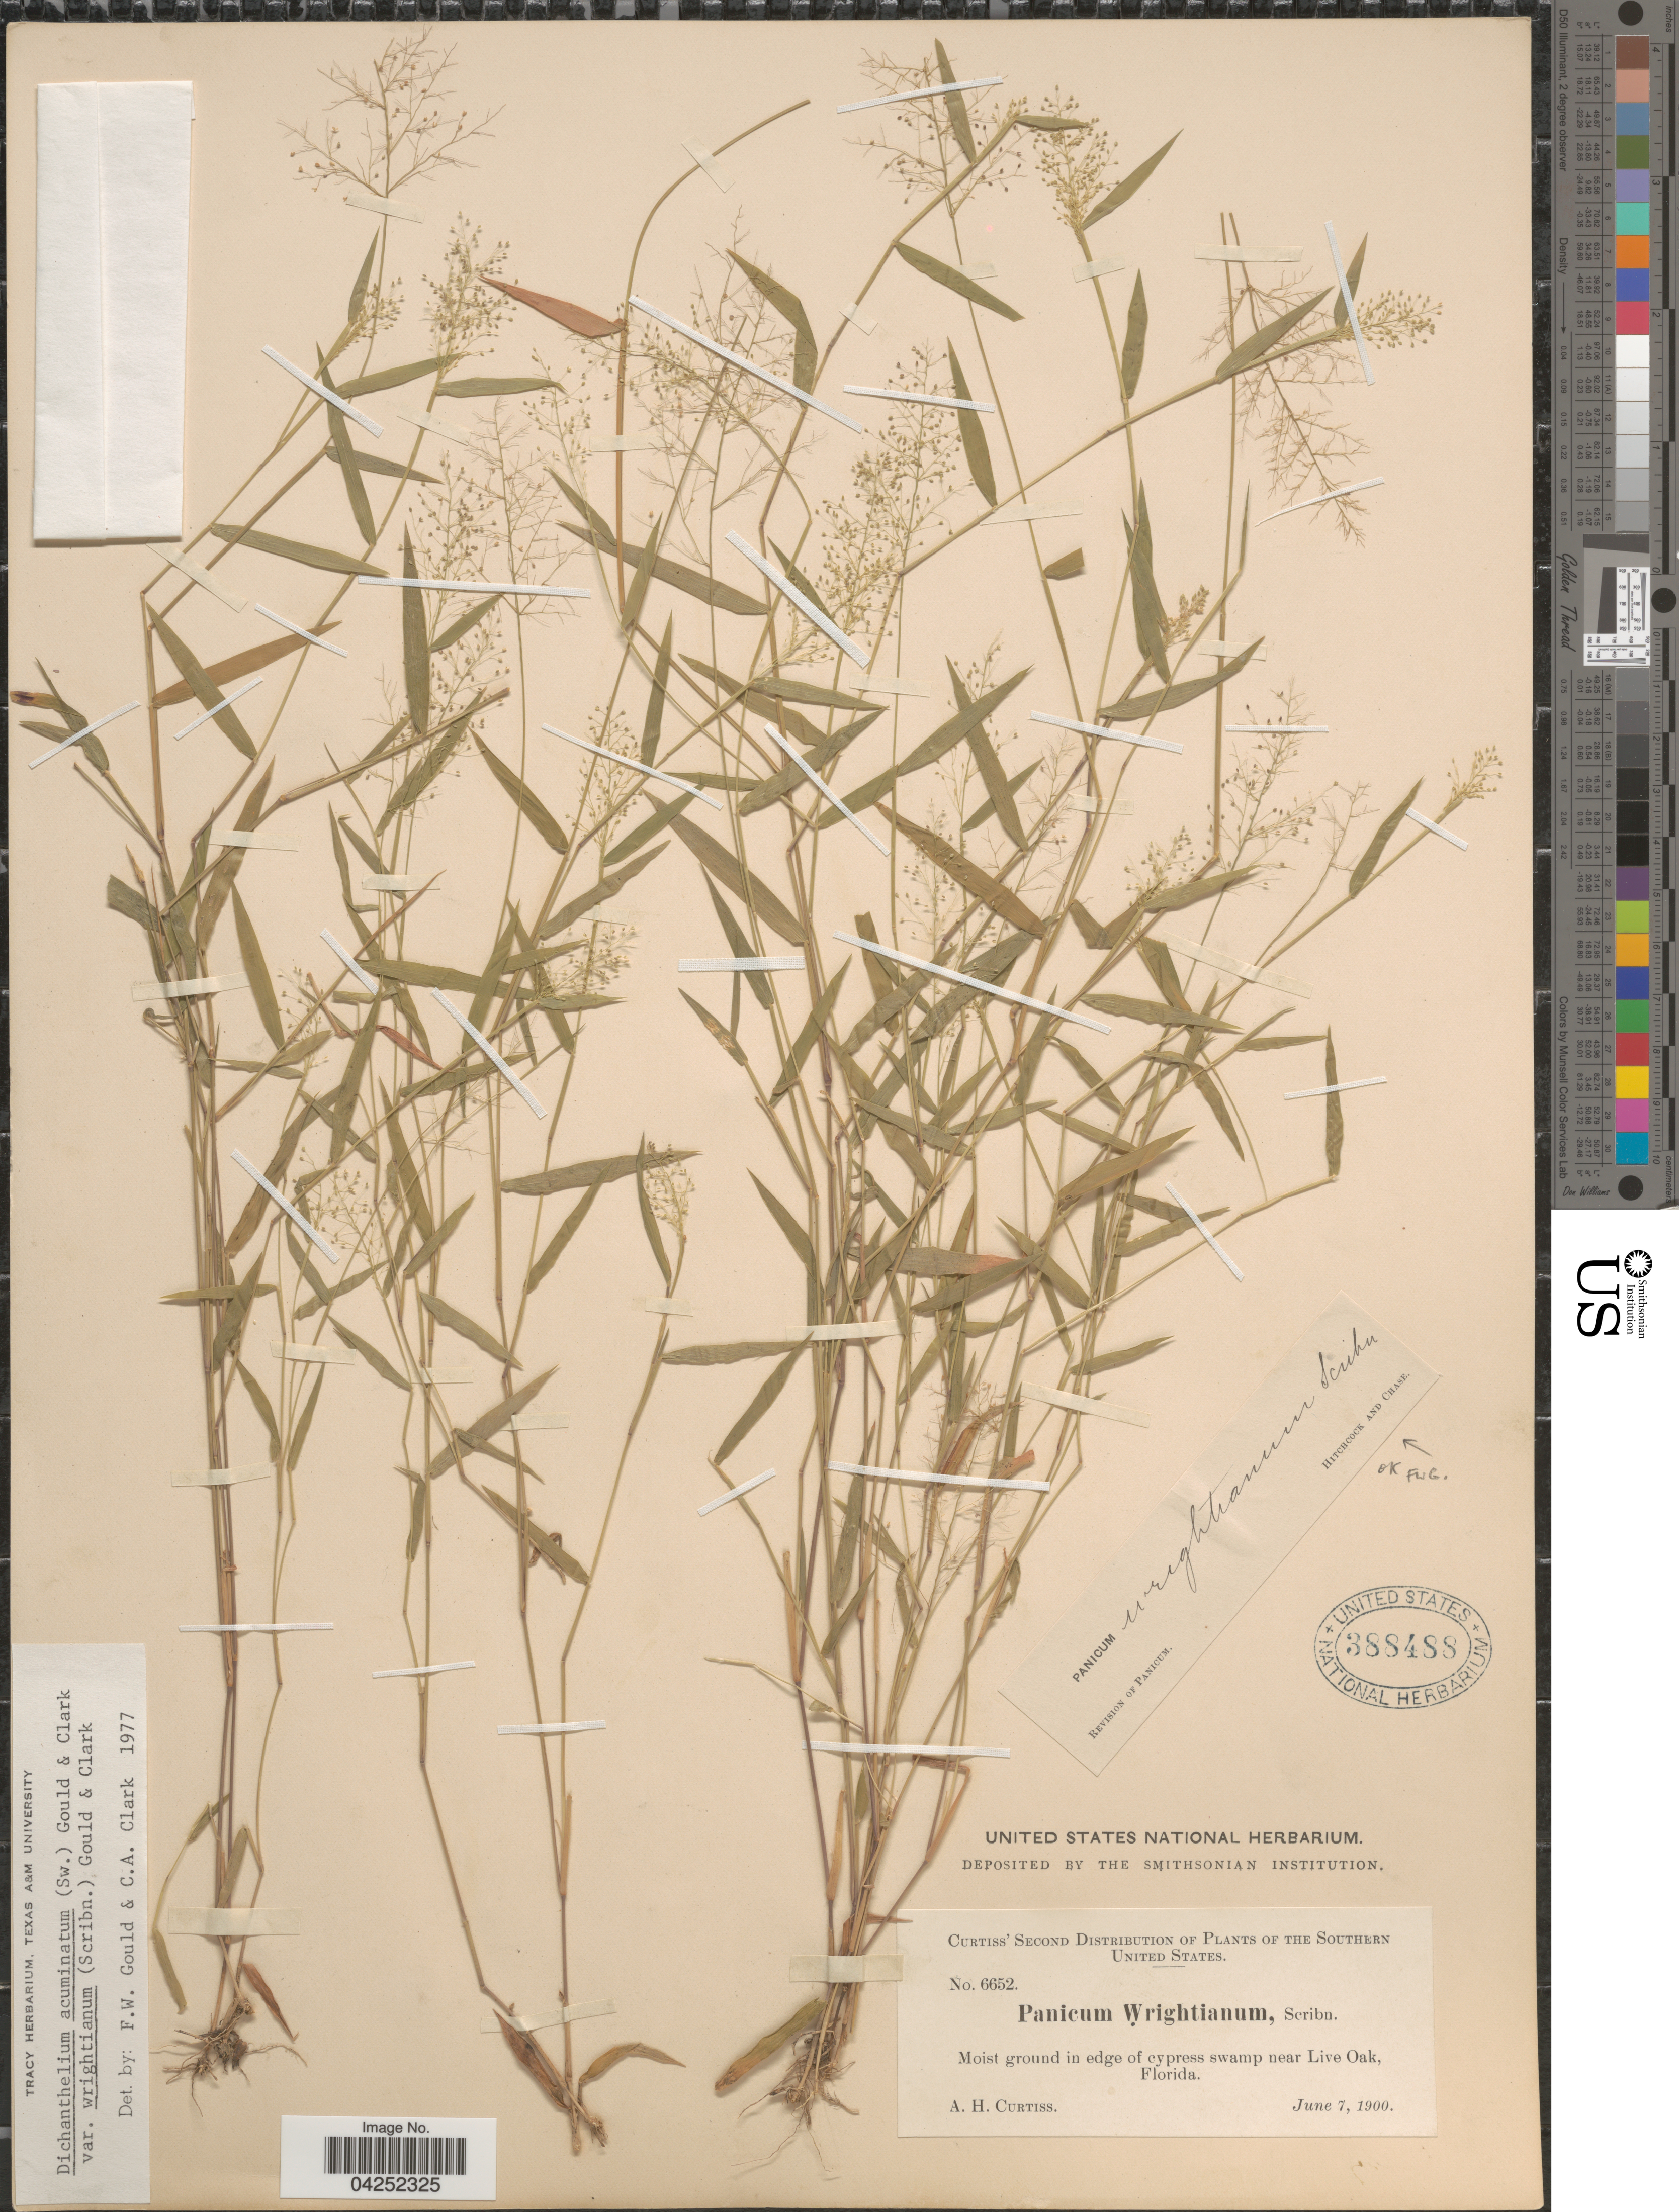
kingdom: Plantae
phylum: Tracheophyta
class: Liliopsida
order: Poales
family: Poaceae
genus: Dichanthelium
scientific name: Dichanthelium acuminatum var. longiligulatum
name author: (Nash) Gould & C.A. Clark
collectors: A. H. Curtiss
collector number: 6652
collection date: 1900-06-07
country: United States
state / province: Florida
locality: The Southern United States. Moist ground in edge of cypress swamp near Live Oak.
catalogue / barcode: US 388488